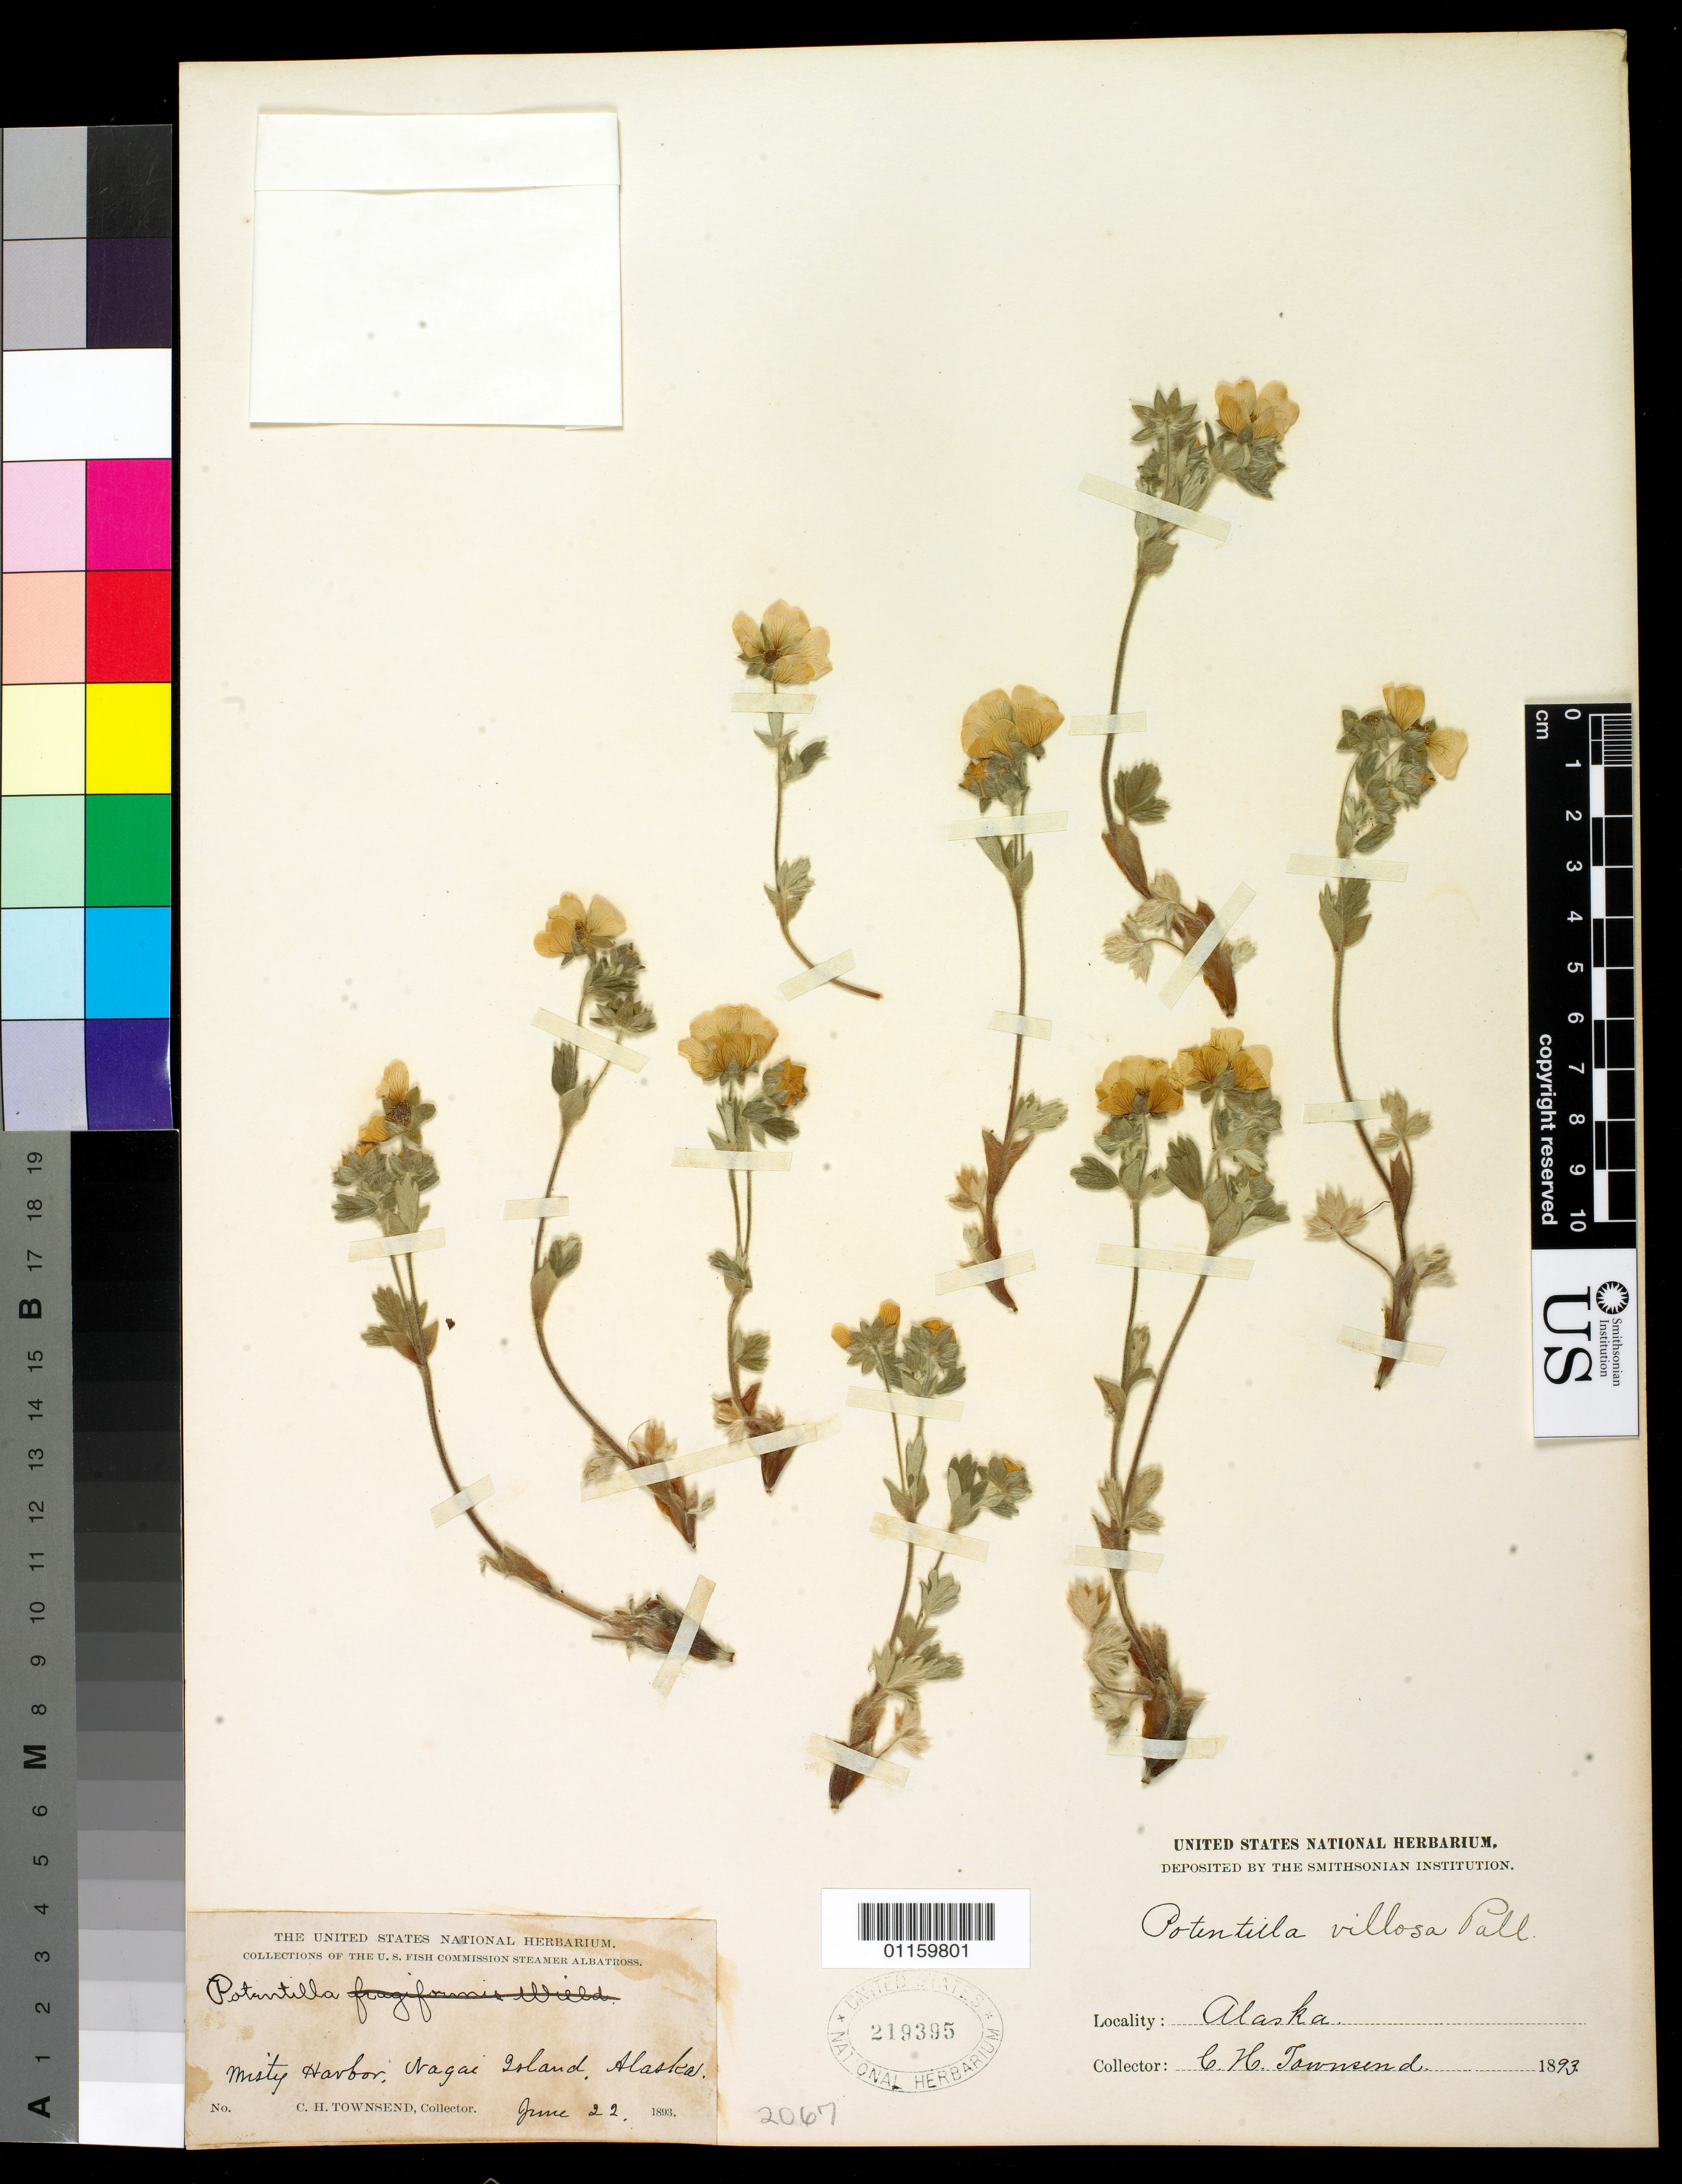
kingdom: Plantae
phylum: Tracheophyta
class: Magnoliopsida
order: Rosales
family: Rosaceae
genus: Potentilla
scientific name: Potentilla villosa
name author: Pall. ex Pursh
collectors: C. H. Townsend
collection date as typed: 22 Jun 1893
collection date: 1893-06-22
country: United States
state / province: Alaska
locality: Sanborn Harbor, Nagai Island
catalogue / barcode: US 219395